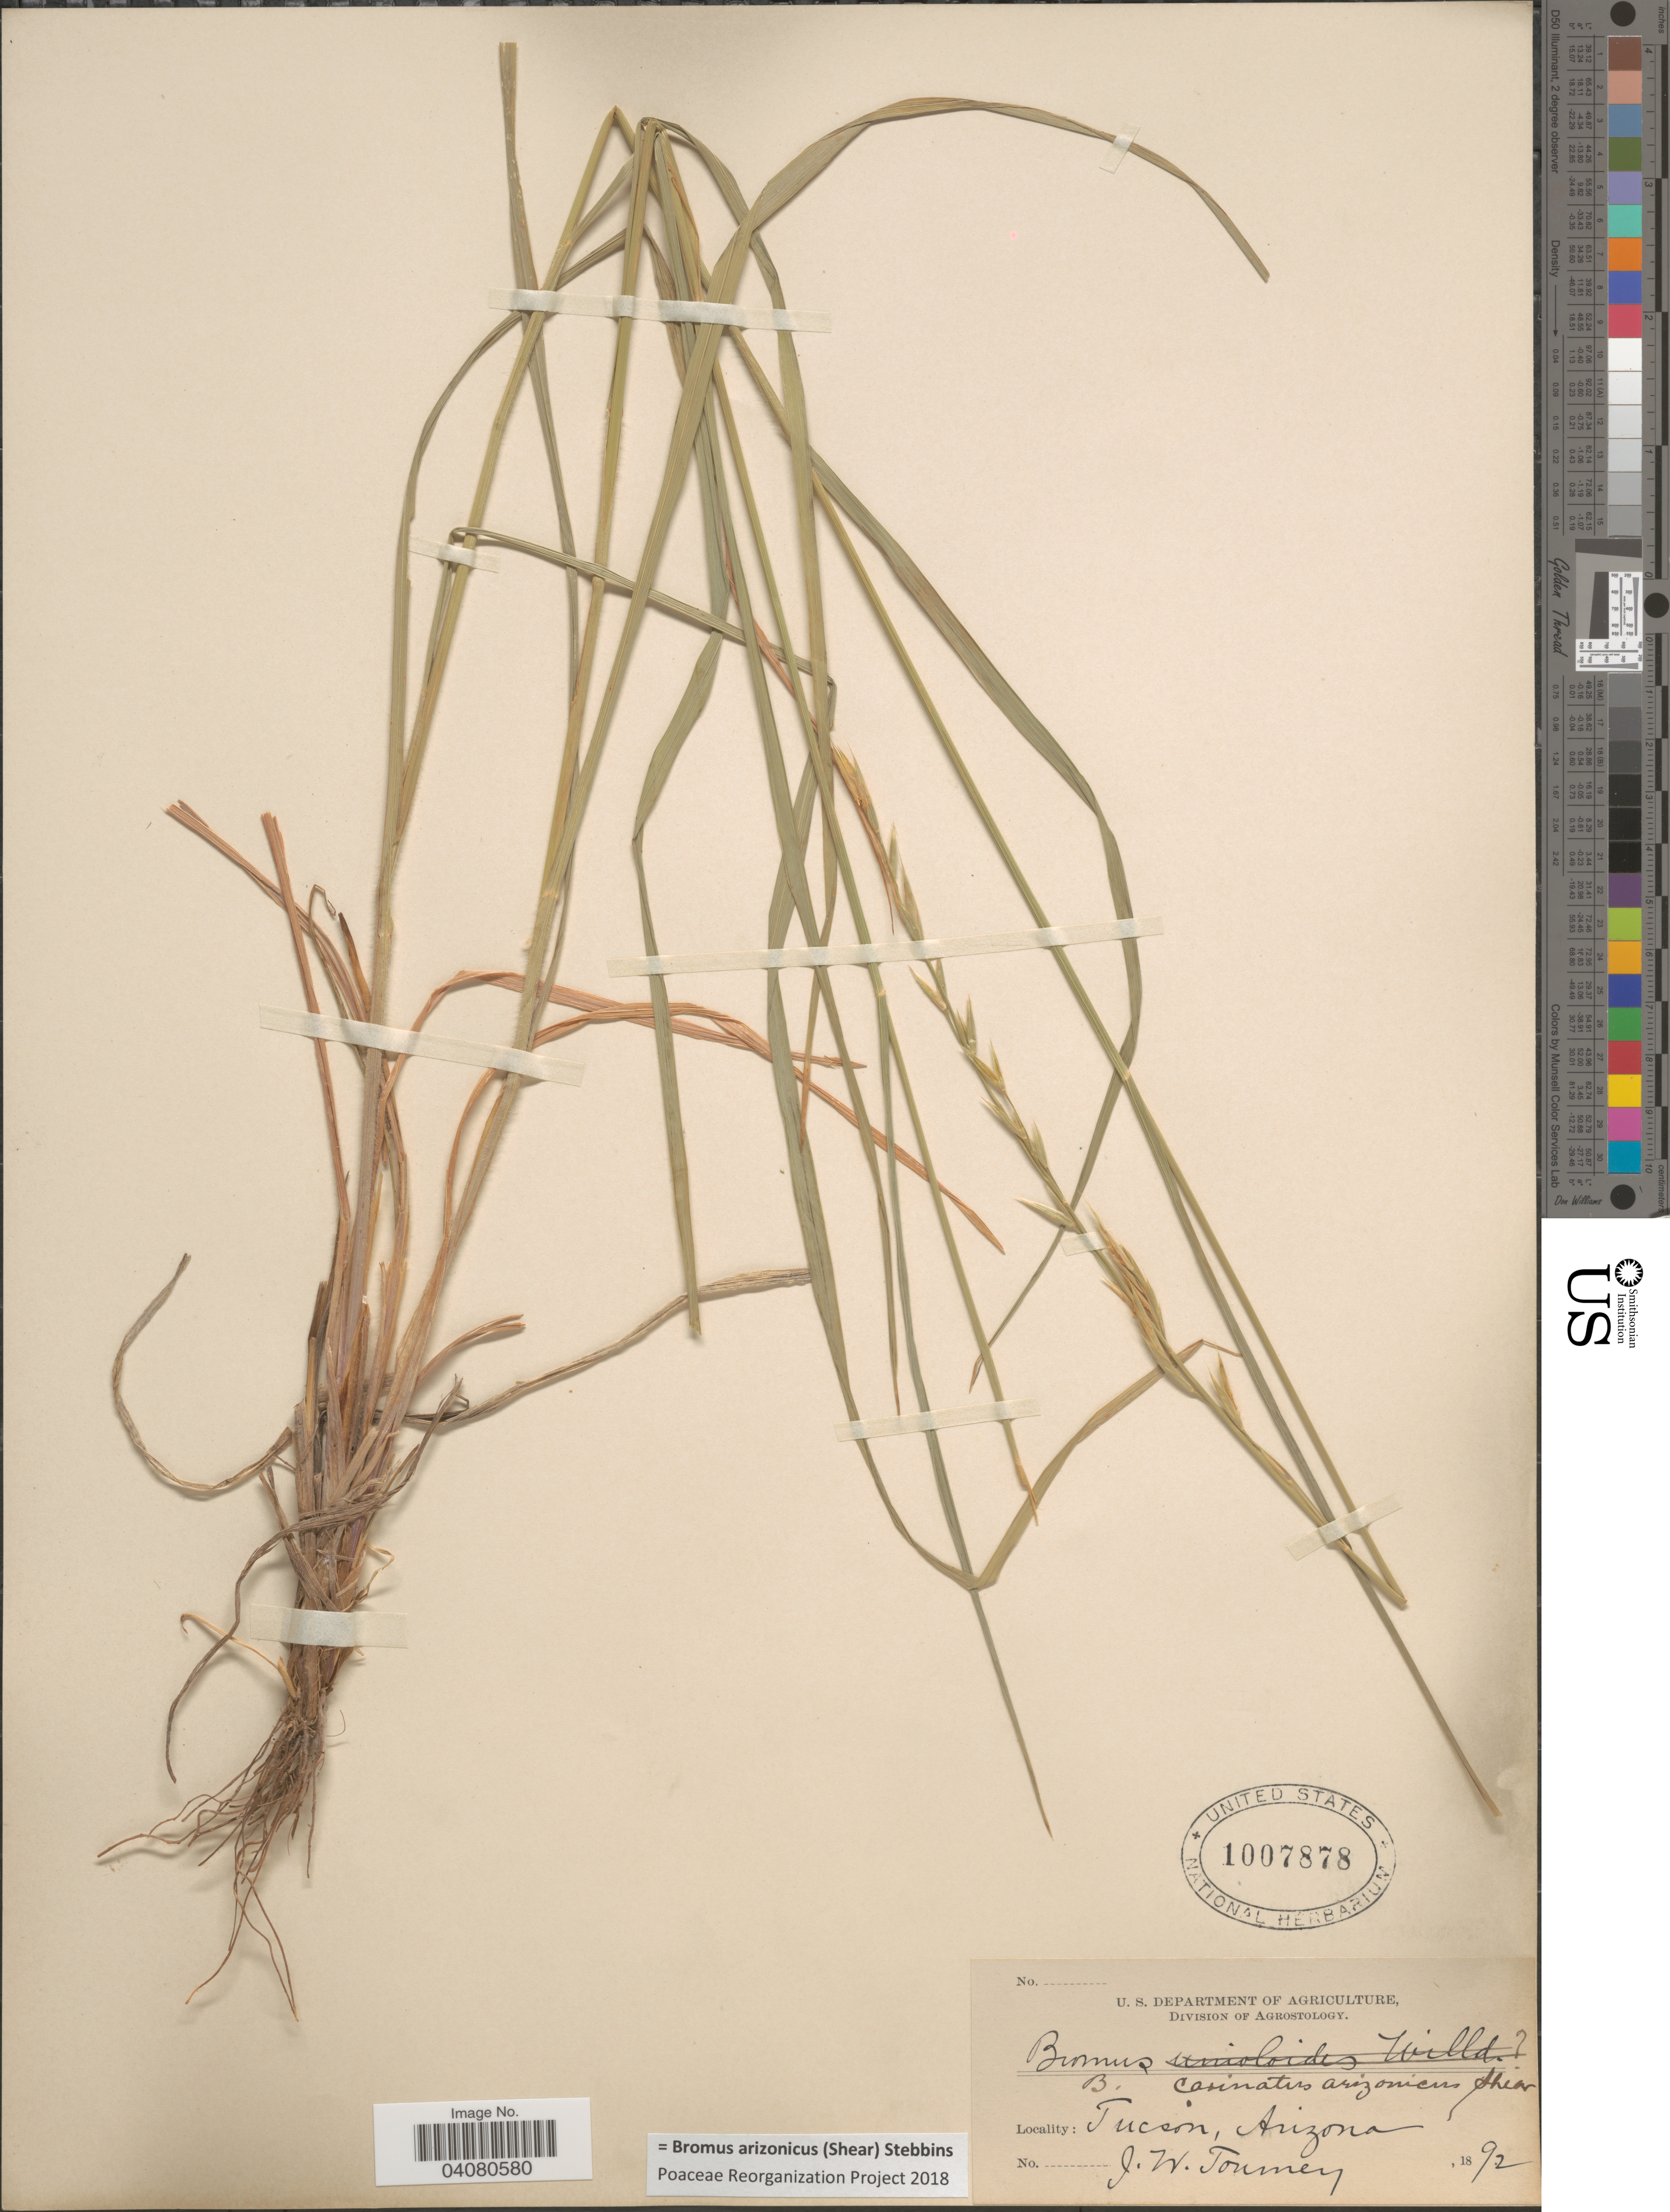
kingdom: Plantae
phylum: Tracheophyta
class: Liliopsida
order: Poales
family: Poaceae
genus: Bromus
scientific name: Bromus arizonicus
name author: (Shear) Stebbins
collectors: J. W. Toumey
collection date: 1892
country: United States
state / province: Arizona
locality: Tucson.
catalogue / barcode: US 1007878